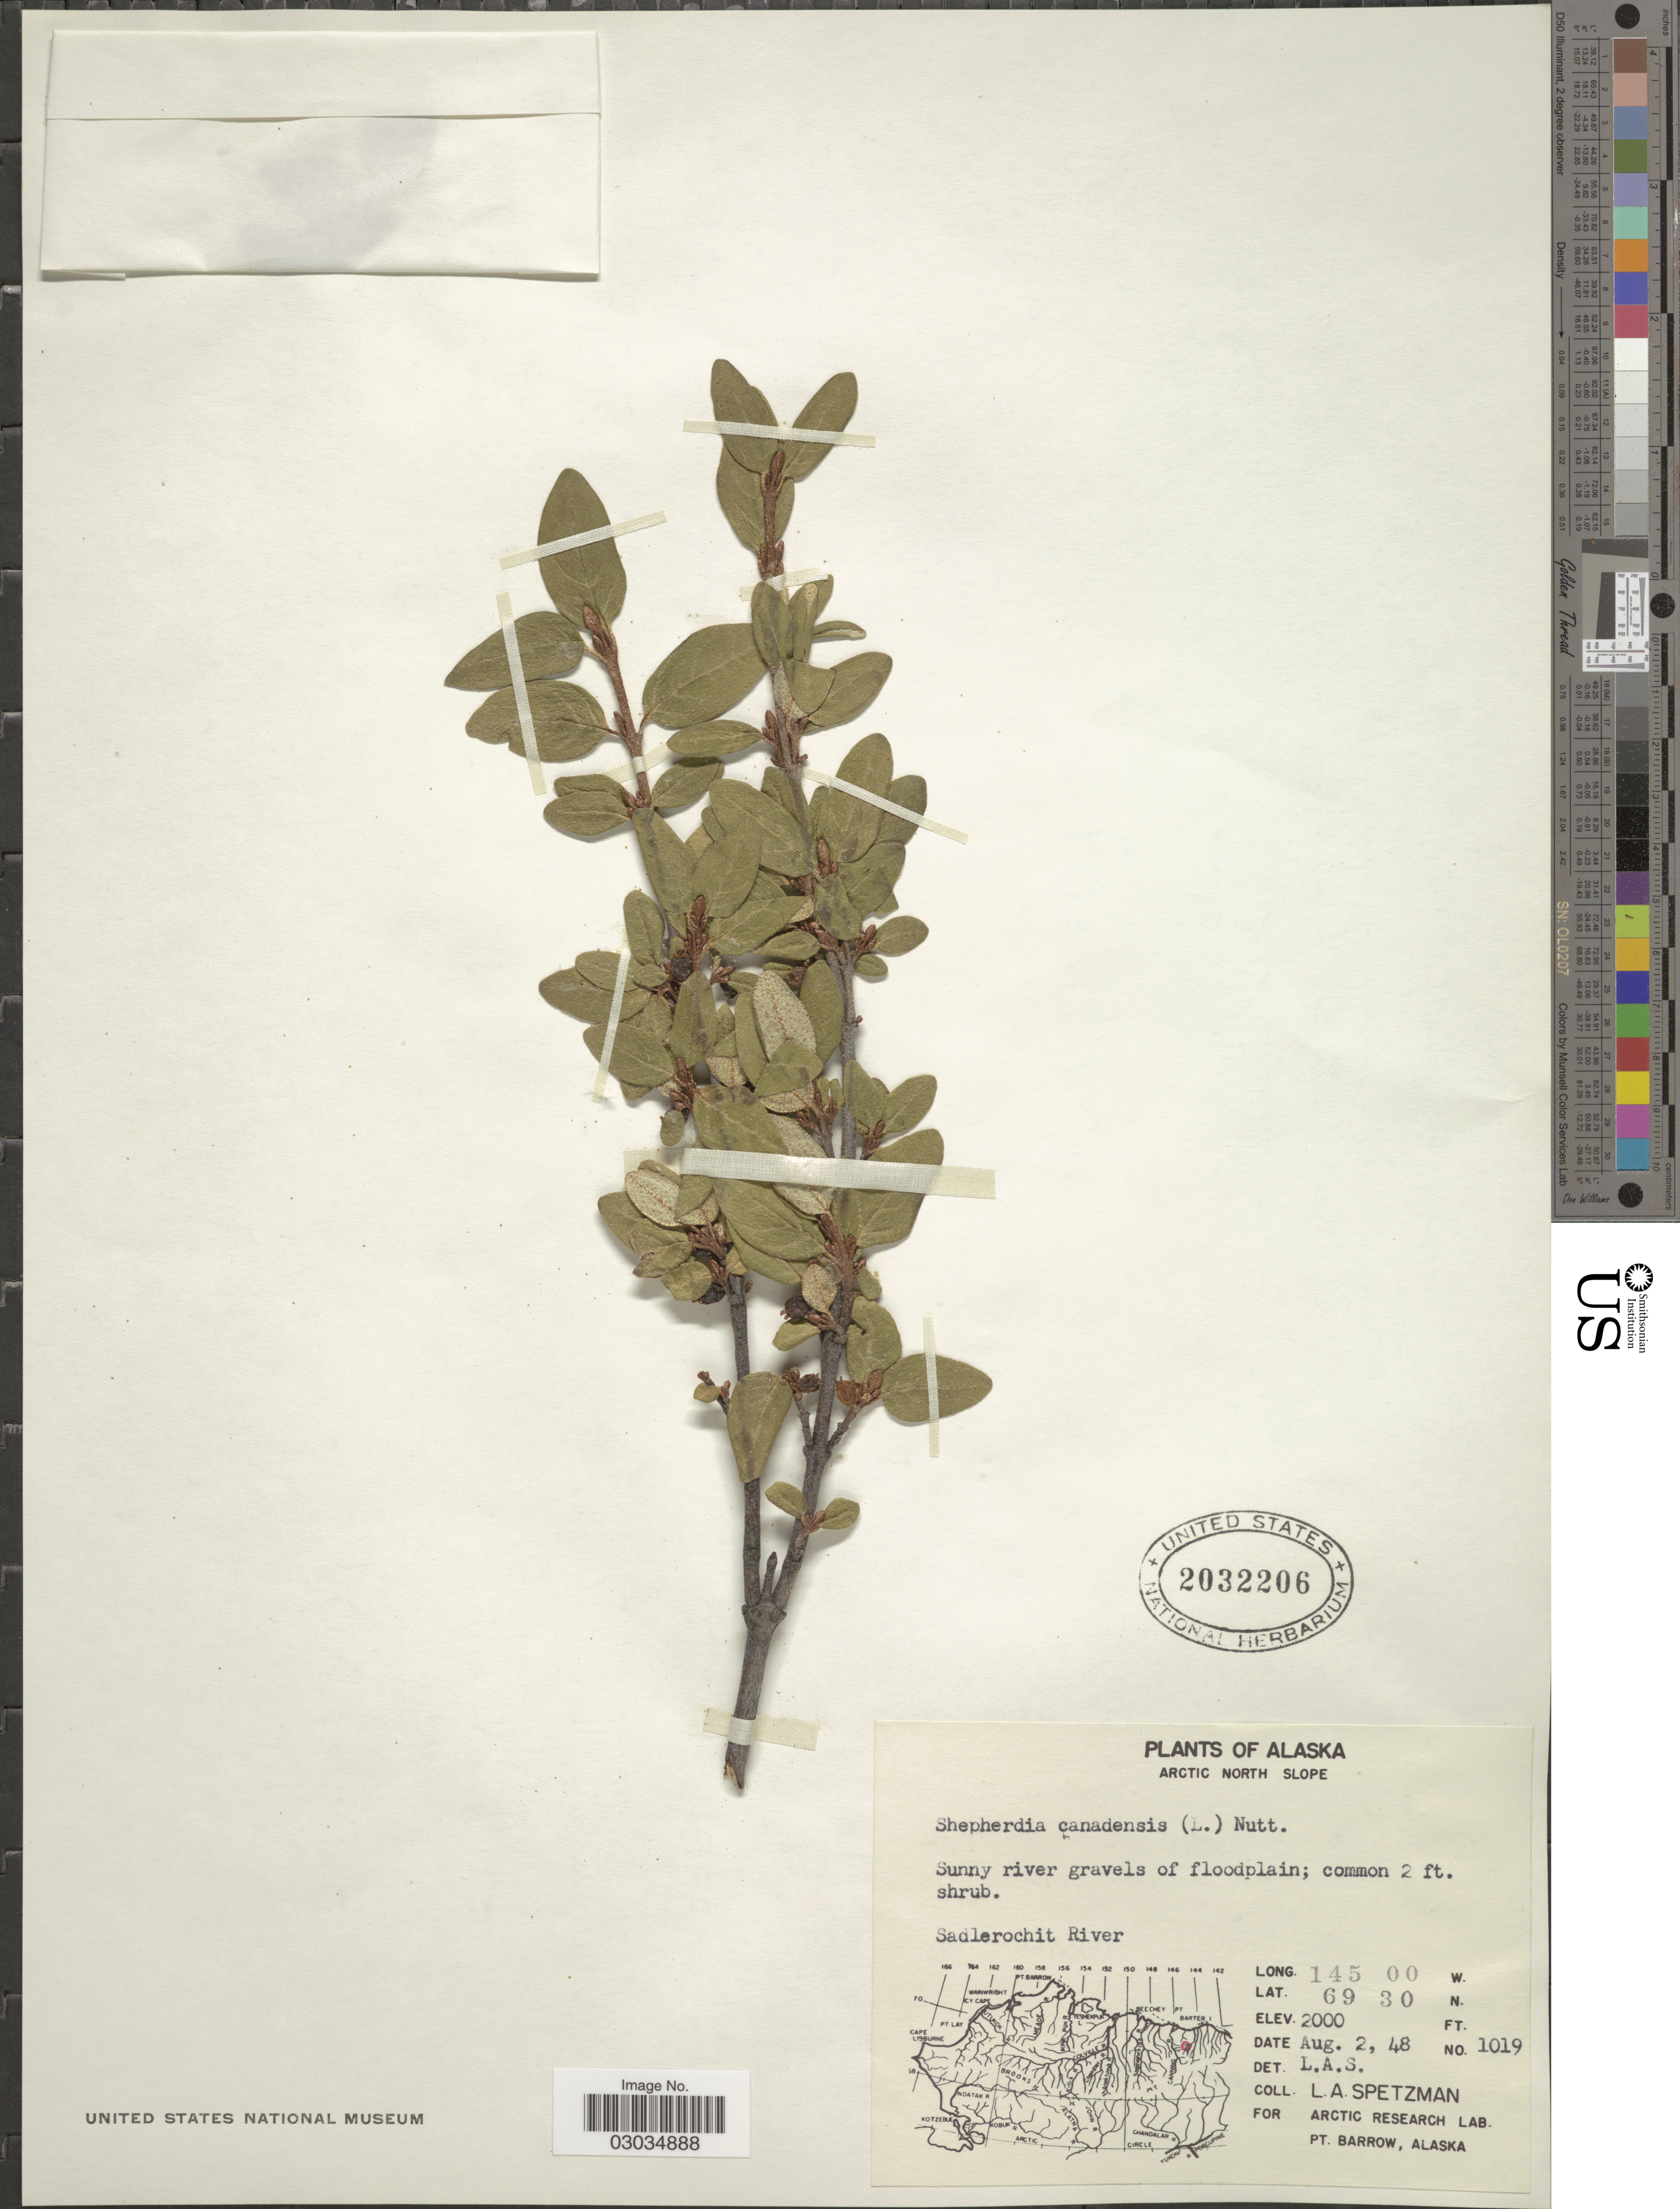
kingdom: Plantae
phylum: Tracheophyta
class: Magnoliopsida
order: Rosales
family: Elaeagnaceae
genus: Shepherdia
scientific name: Shepherdia canadensis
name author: (L.) Nutt.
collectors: L. Spetzman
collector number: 1019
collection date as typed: Transcribed d/m/y: 2/8/48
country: United States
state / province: Alaska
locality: Arctic North Slope, Sadlerochit River.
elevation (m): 610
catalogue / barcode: US 2032206